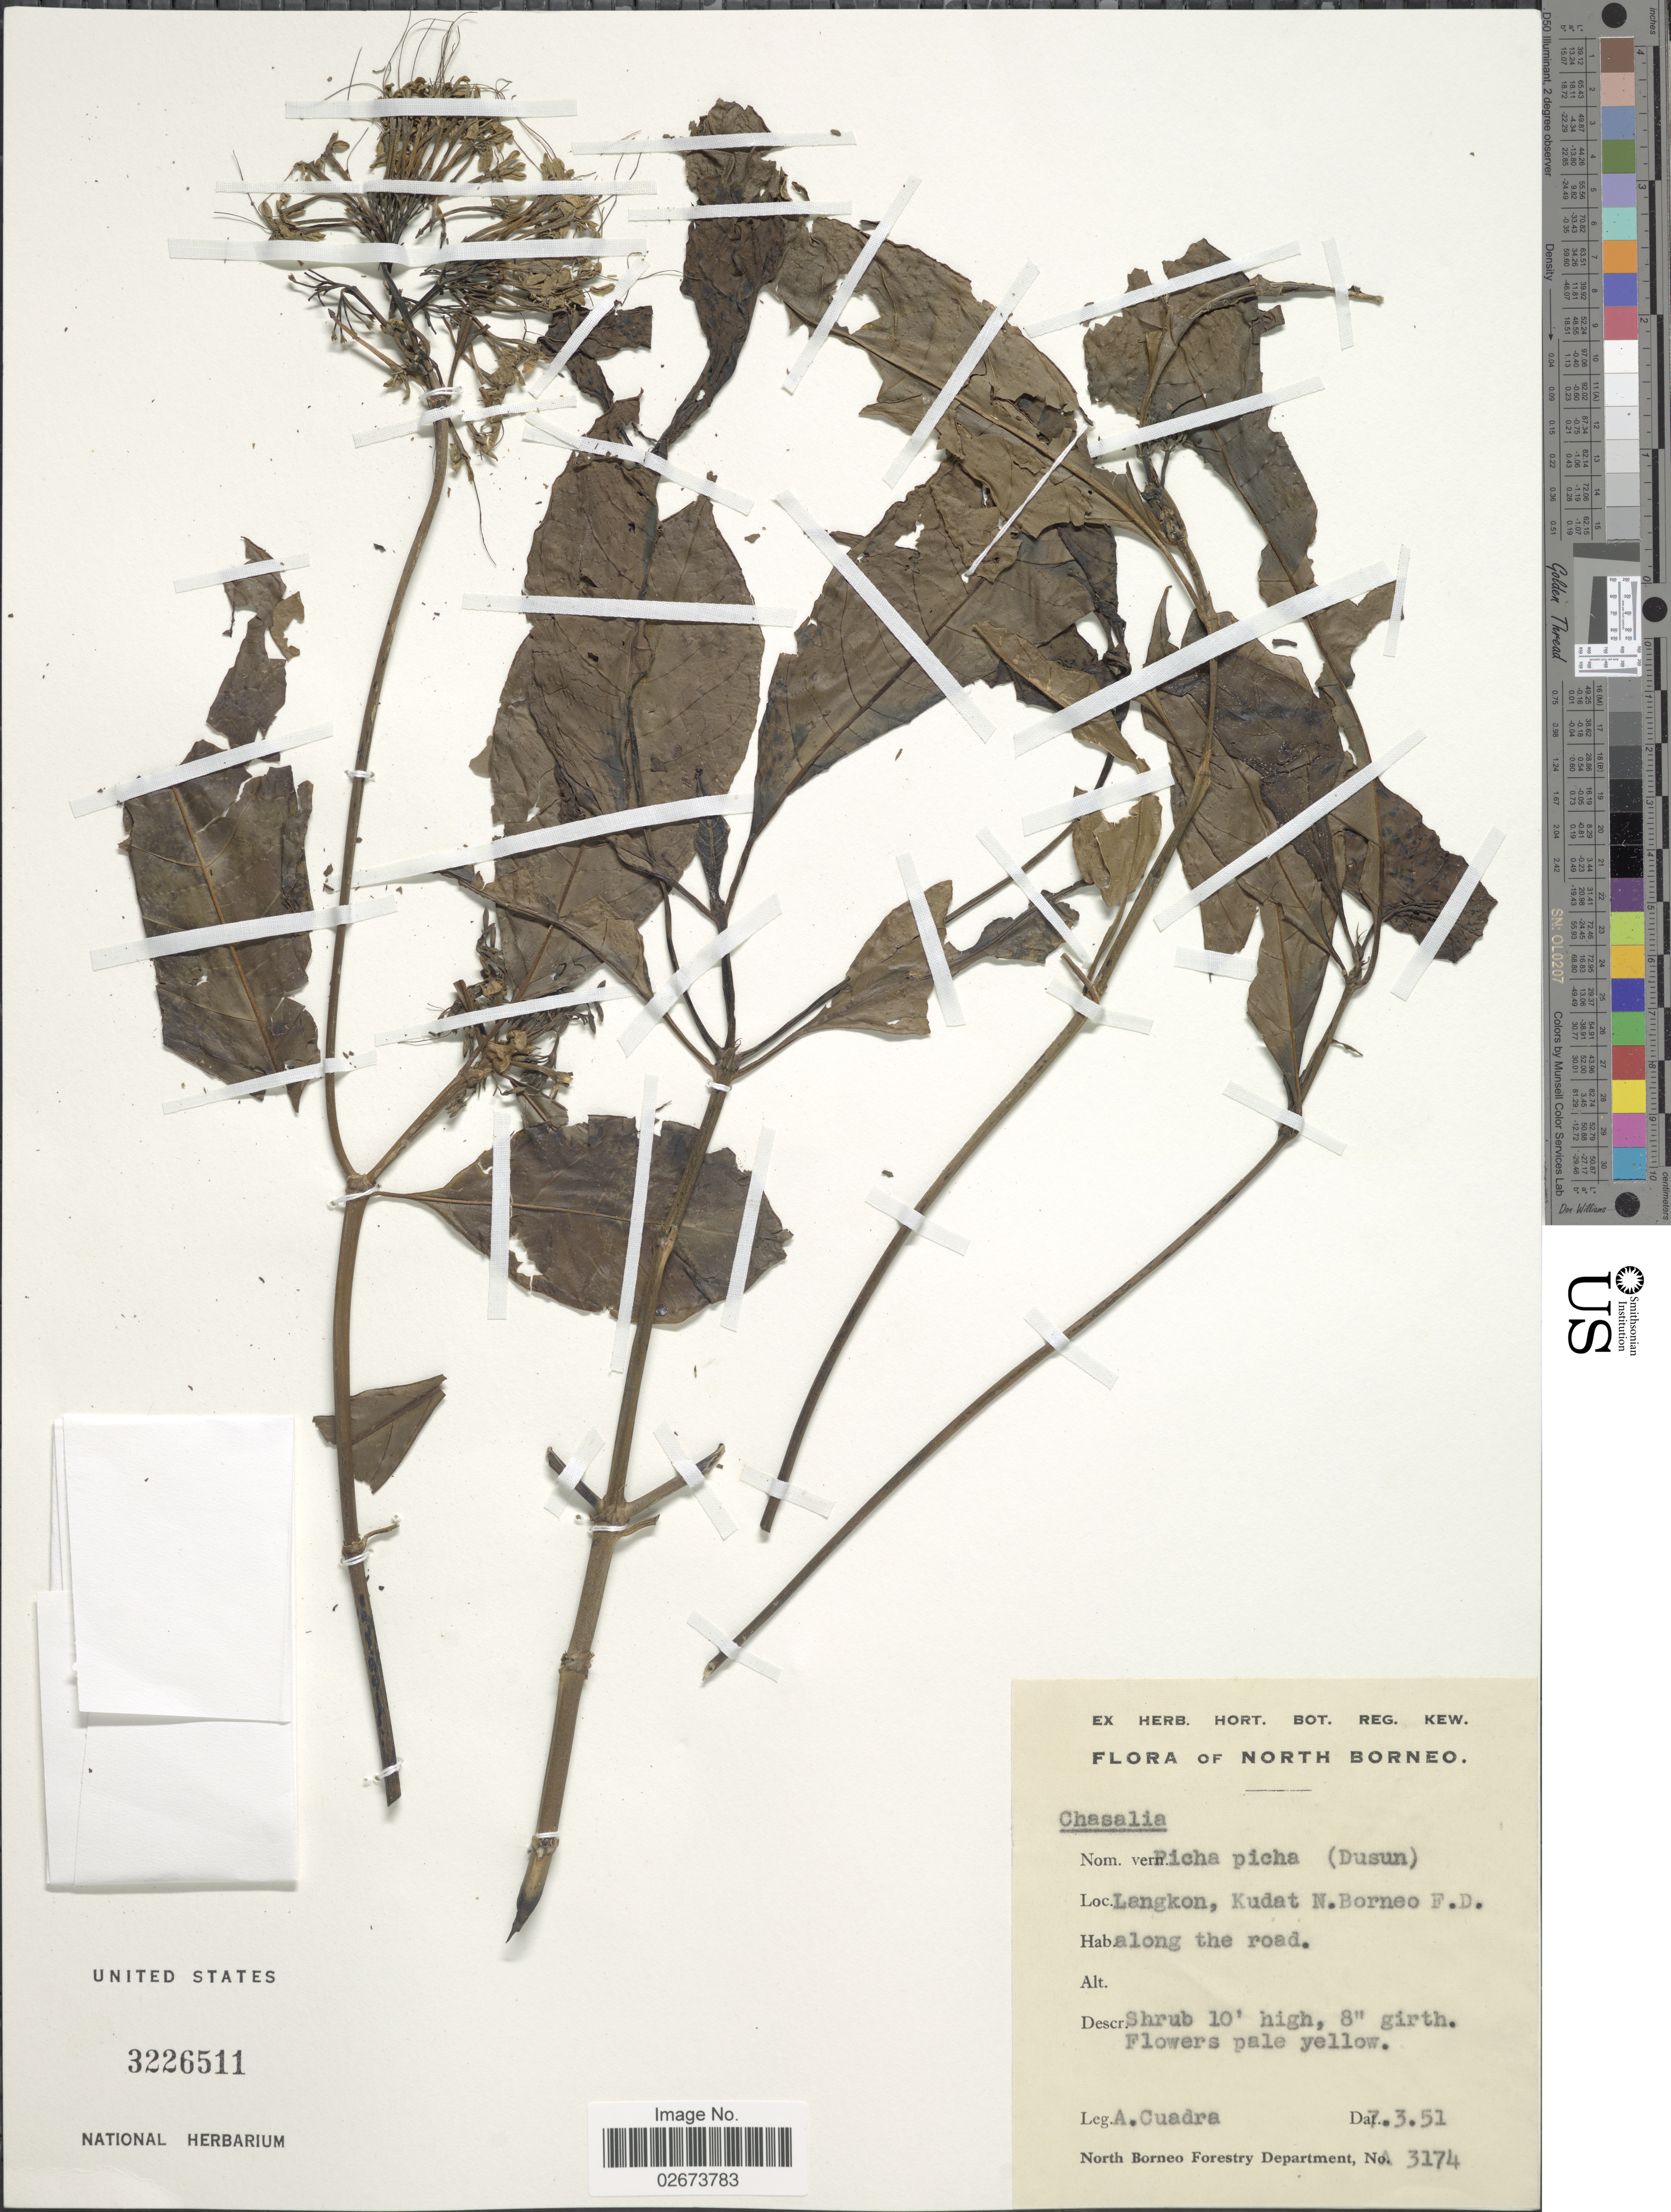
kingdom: Plantae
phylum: Tracheophyta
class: Magnoliopsida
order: Gentianales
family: Rubiaceae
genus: Chassalia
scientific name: Chassalia sp.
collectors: A. Cuadra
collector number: A 3174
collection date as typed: Transcribed d/m/y: 7/3/51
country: Malaysia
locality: North Borneo, Langkon, Kudat N. Borneo F.D., along the road.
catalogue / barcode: US 3226511